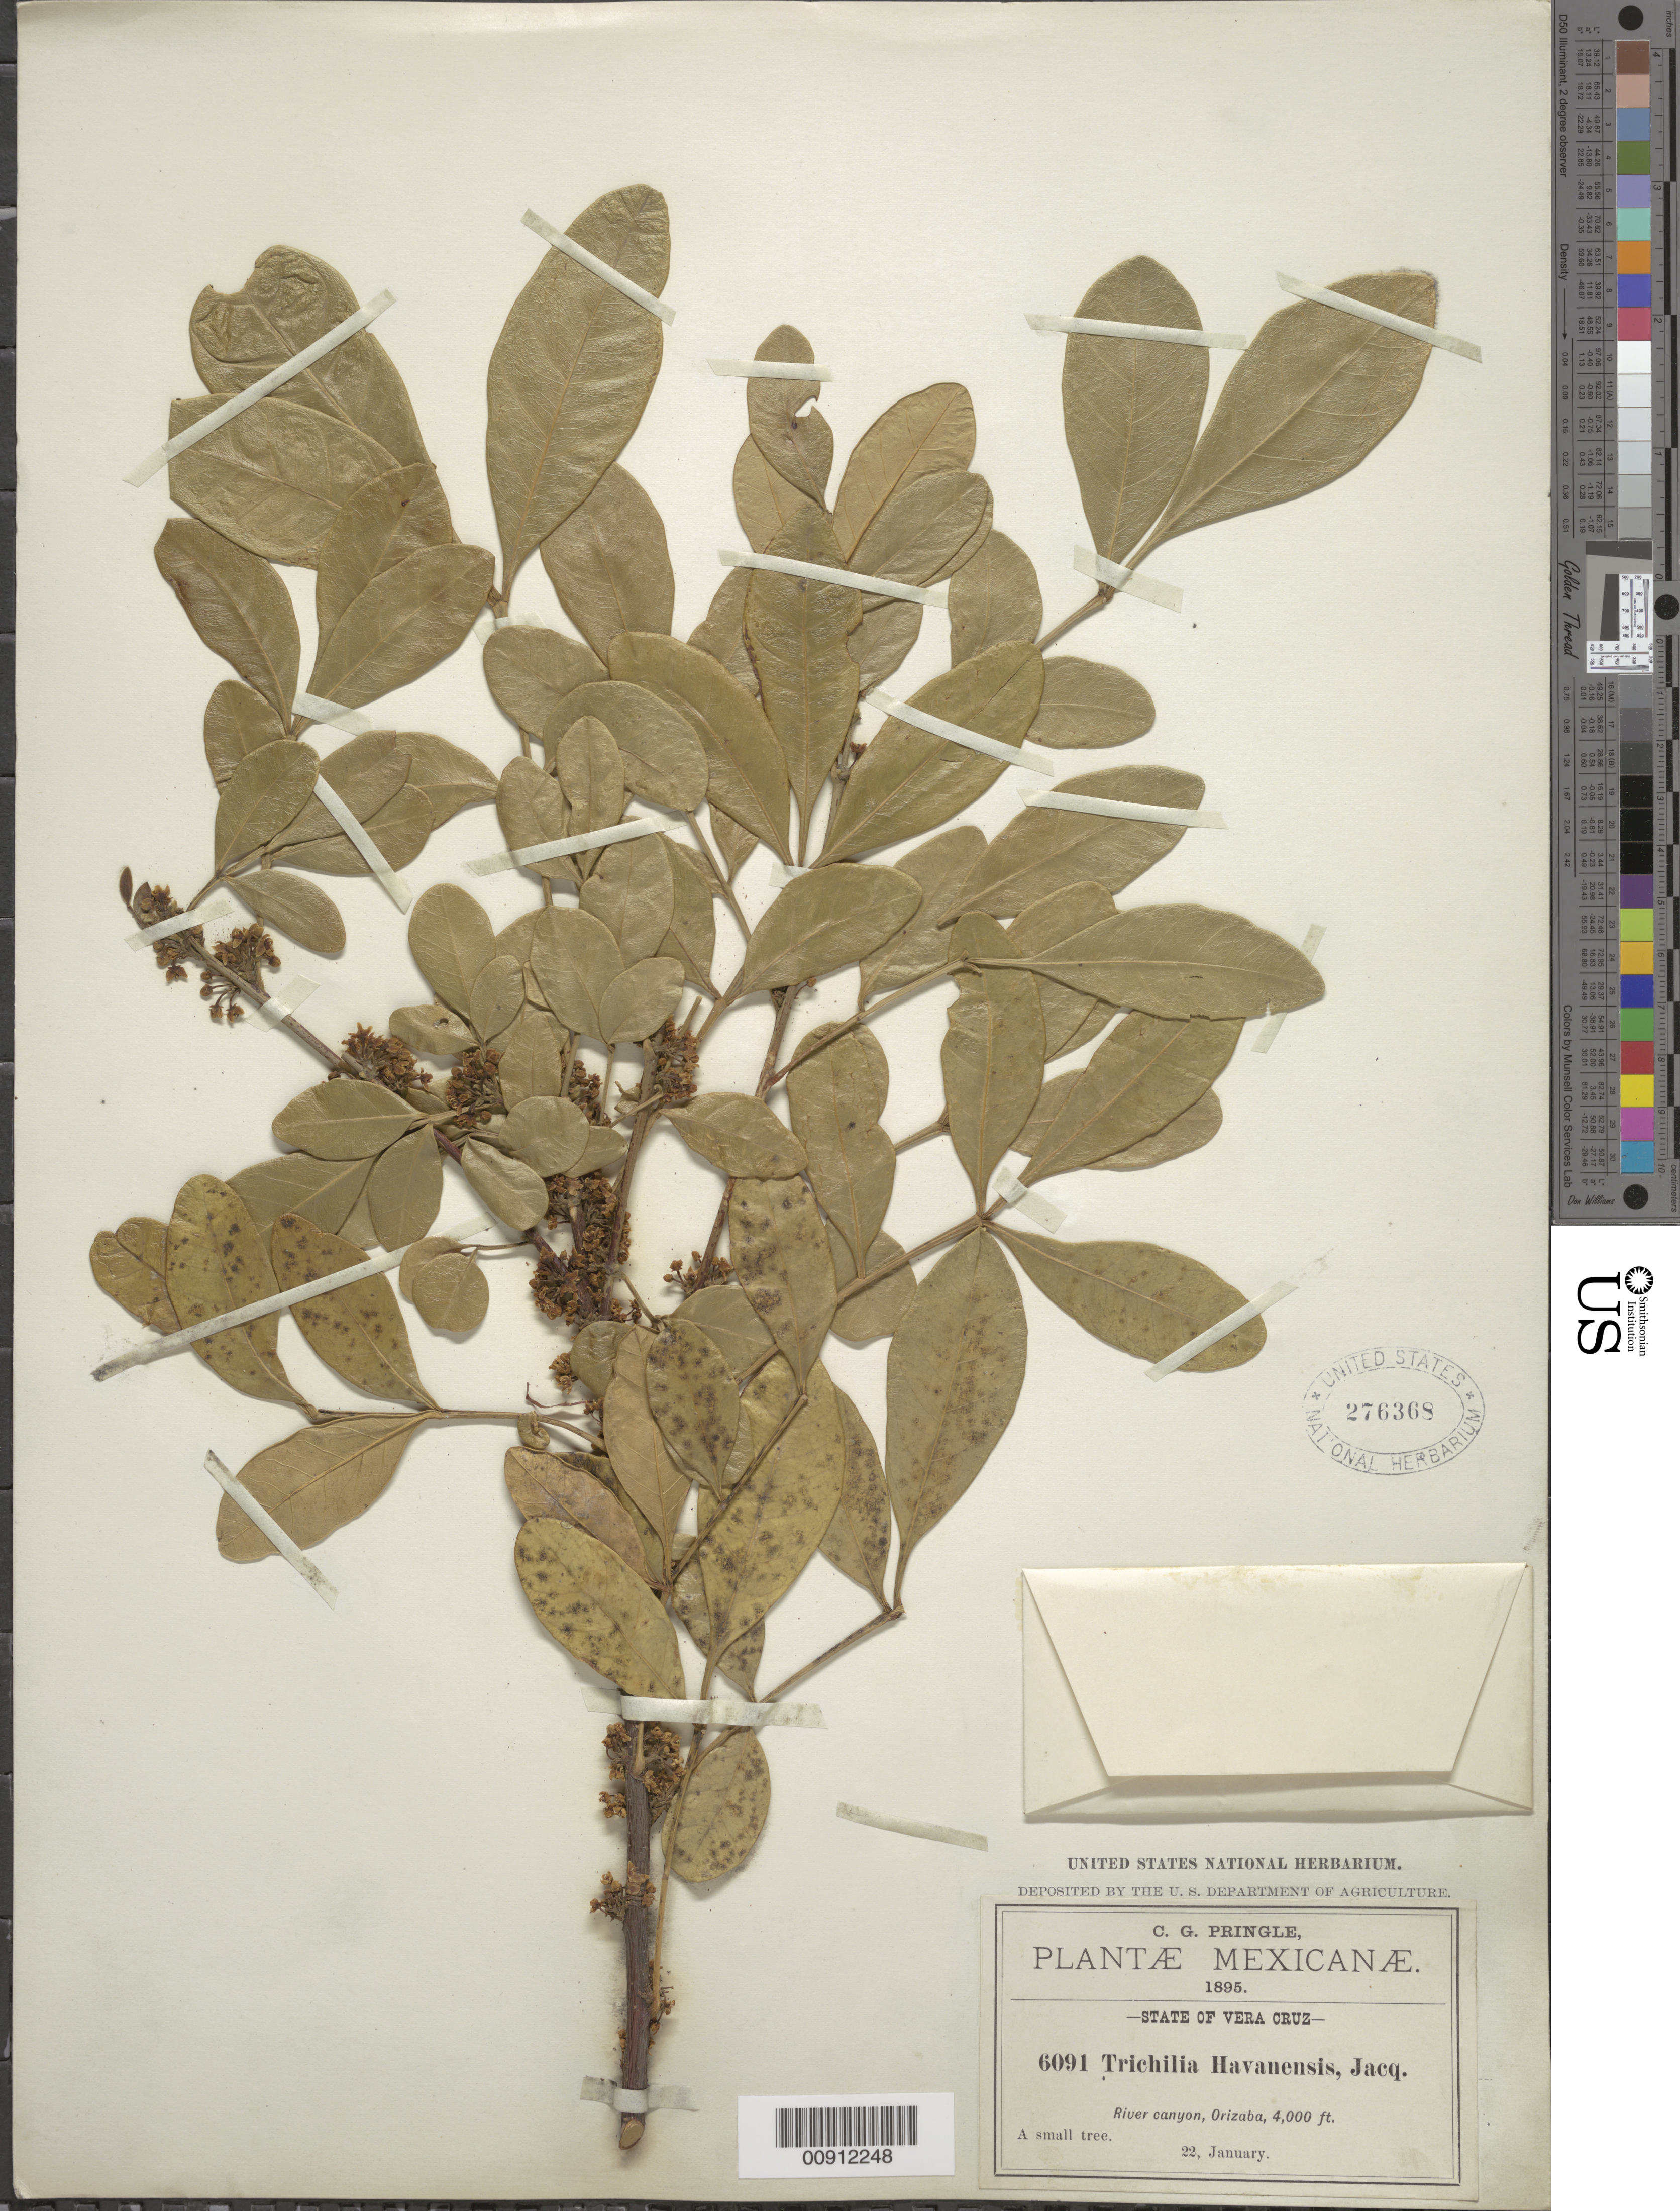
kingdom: Plantae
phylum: Tracheophyta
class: Magnoliopsida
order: Sapindales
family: Meliaceae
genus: Trichilia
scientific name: Trichilia havanensis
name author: Jacq.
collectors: C. G. Pringle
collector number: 6091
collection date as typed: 22 Jan 1895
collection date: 1895-01-22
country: Mexico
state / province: Veracruz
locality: Orizaba, Veracruz.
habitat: River canyon.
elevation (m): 1219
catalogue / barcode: US 276368